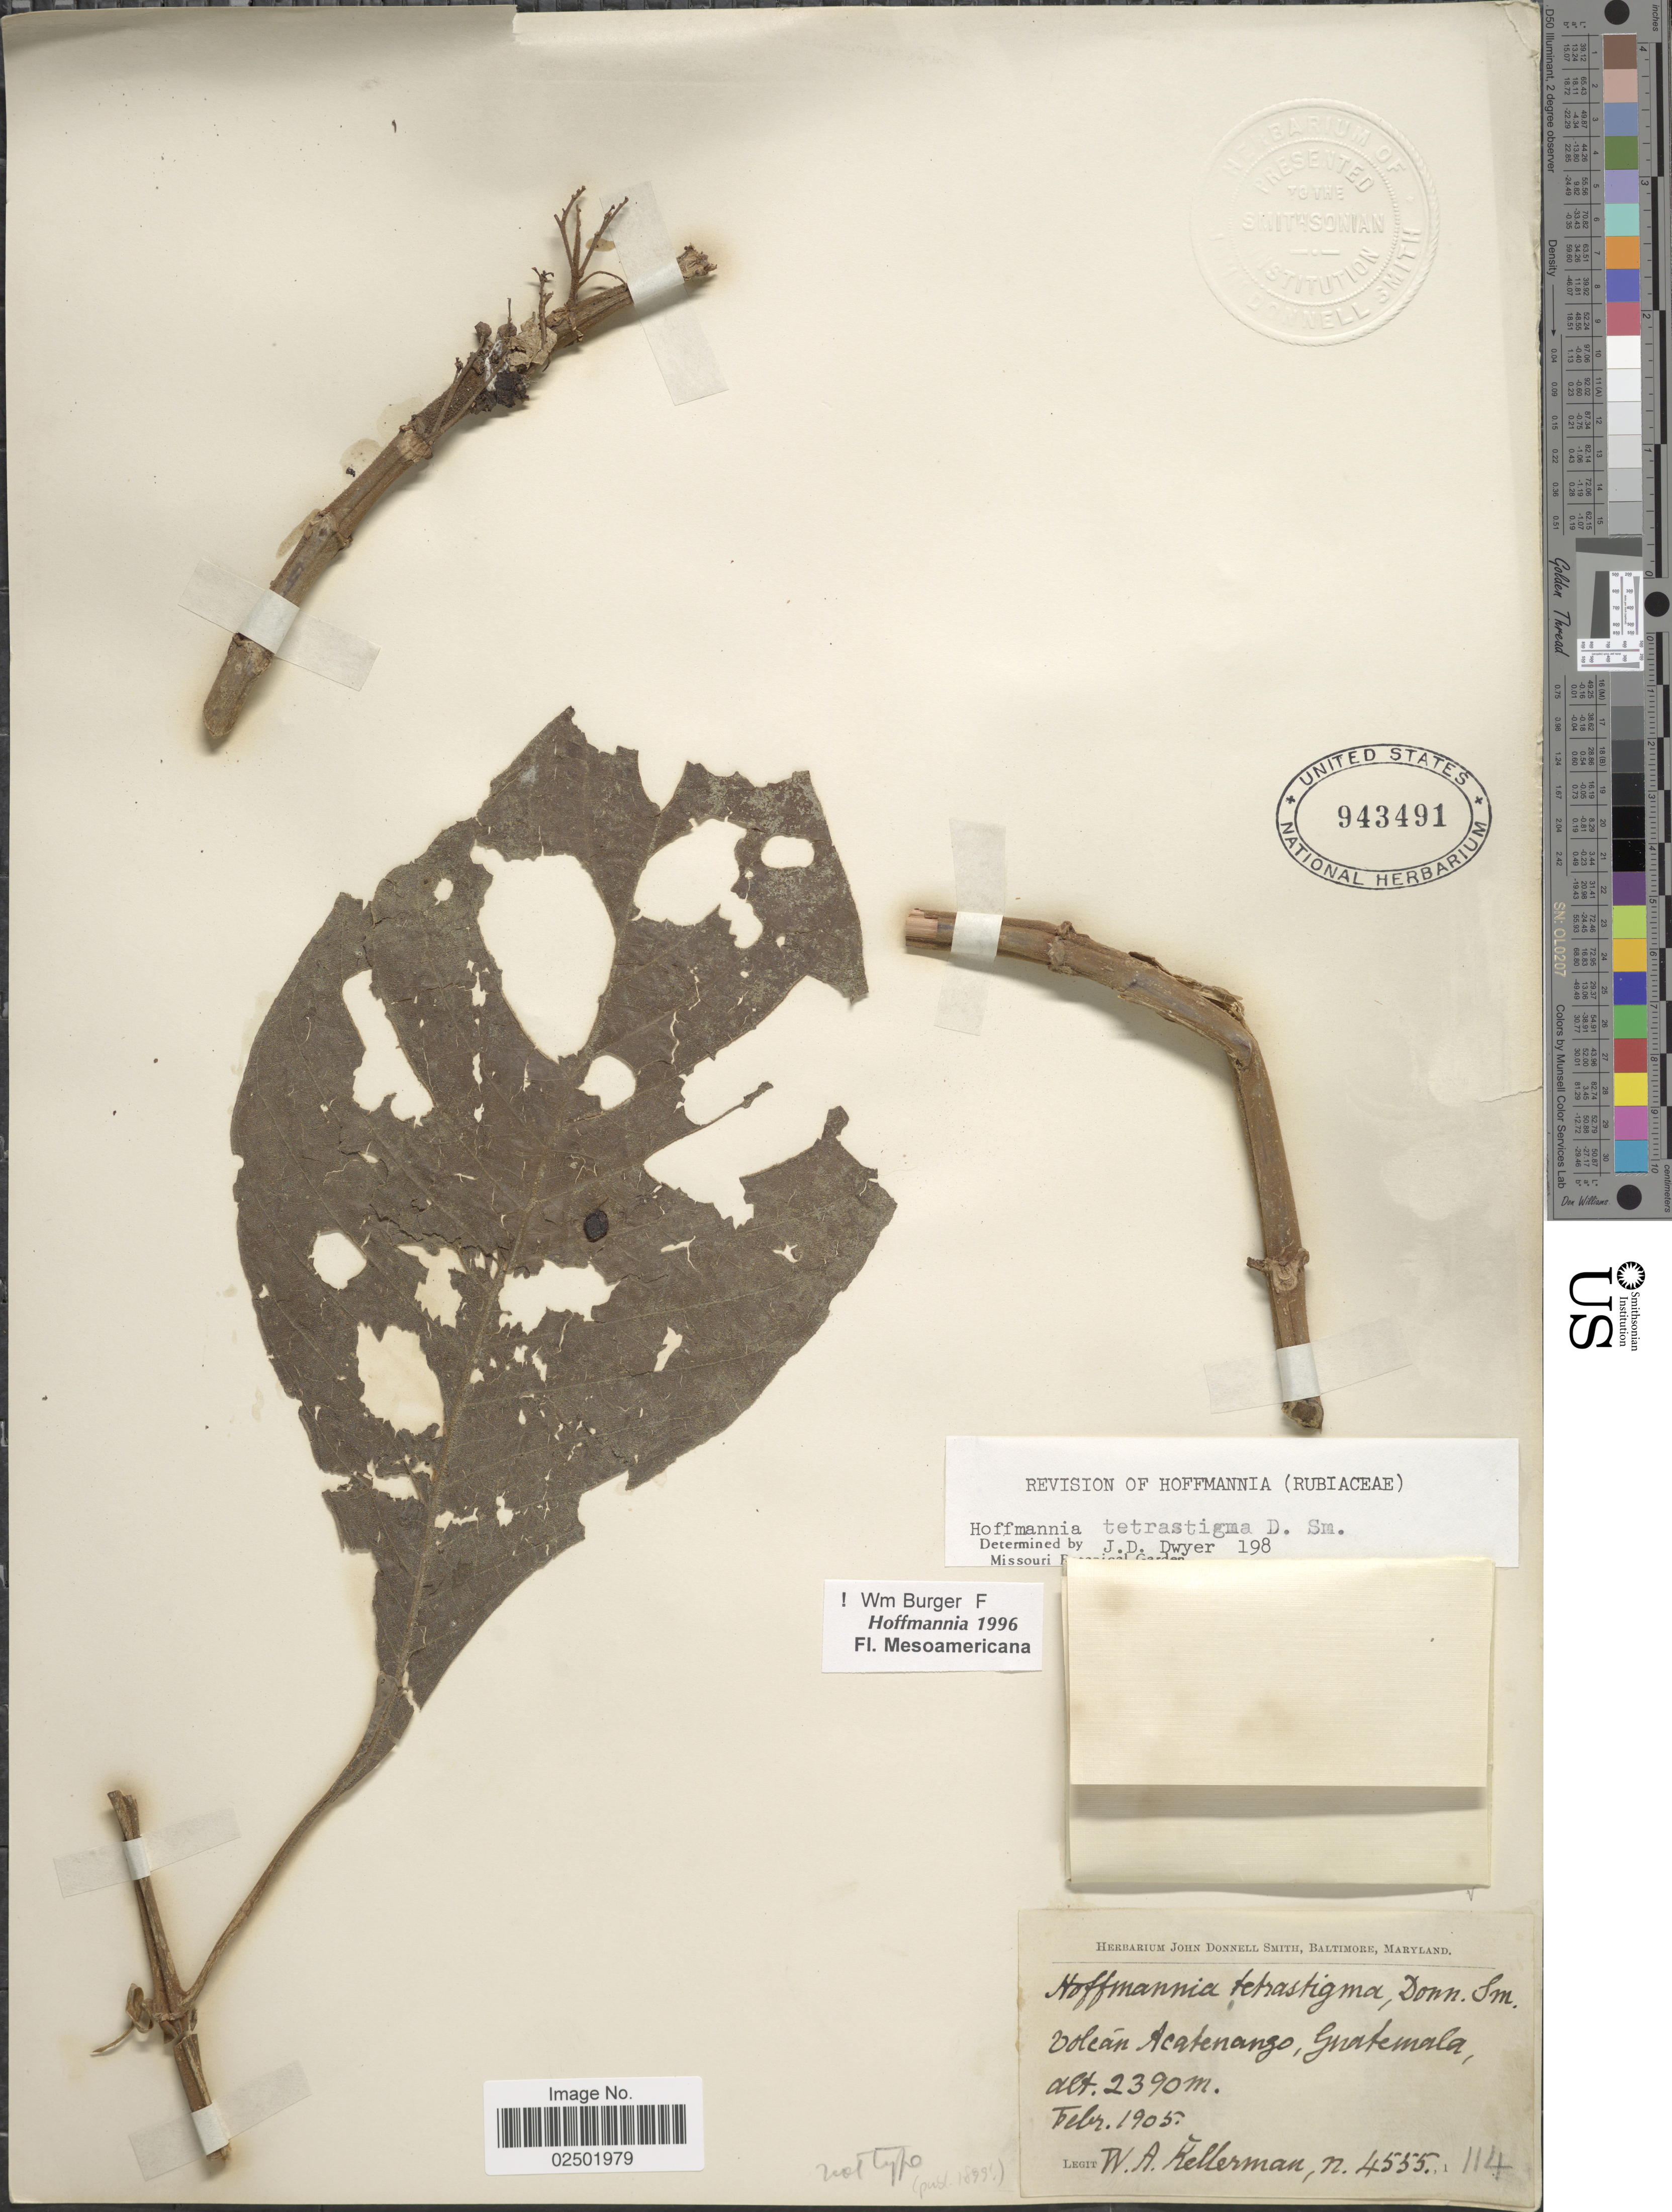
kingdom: Plantae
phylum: Tracheophyta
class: Magnoliopsida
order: Gentianales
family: Rubiaceae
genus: Hoffmannia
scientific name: Hoffmannia tetrastigma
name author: Donn. Sm.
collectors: W. Kellerman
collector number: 4555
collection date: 1905-02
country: Guatemala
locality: Volcan Acatenango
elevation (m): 2390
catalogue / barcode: US 943491